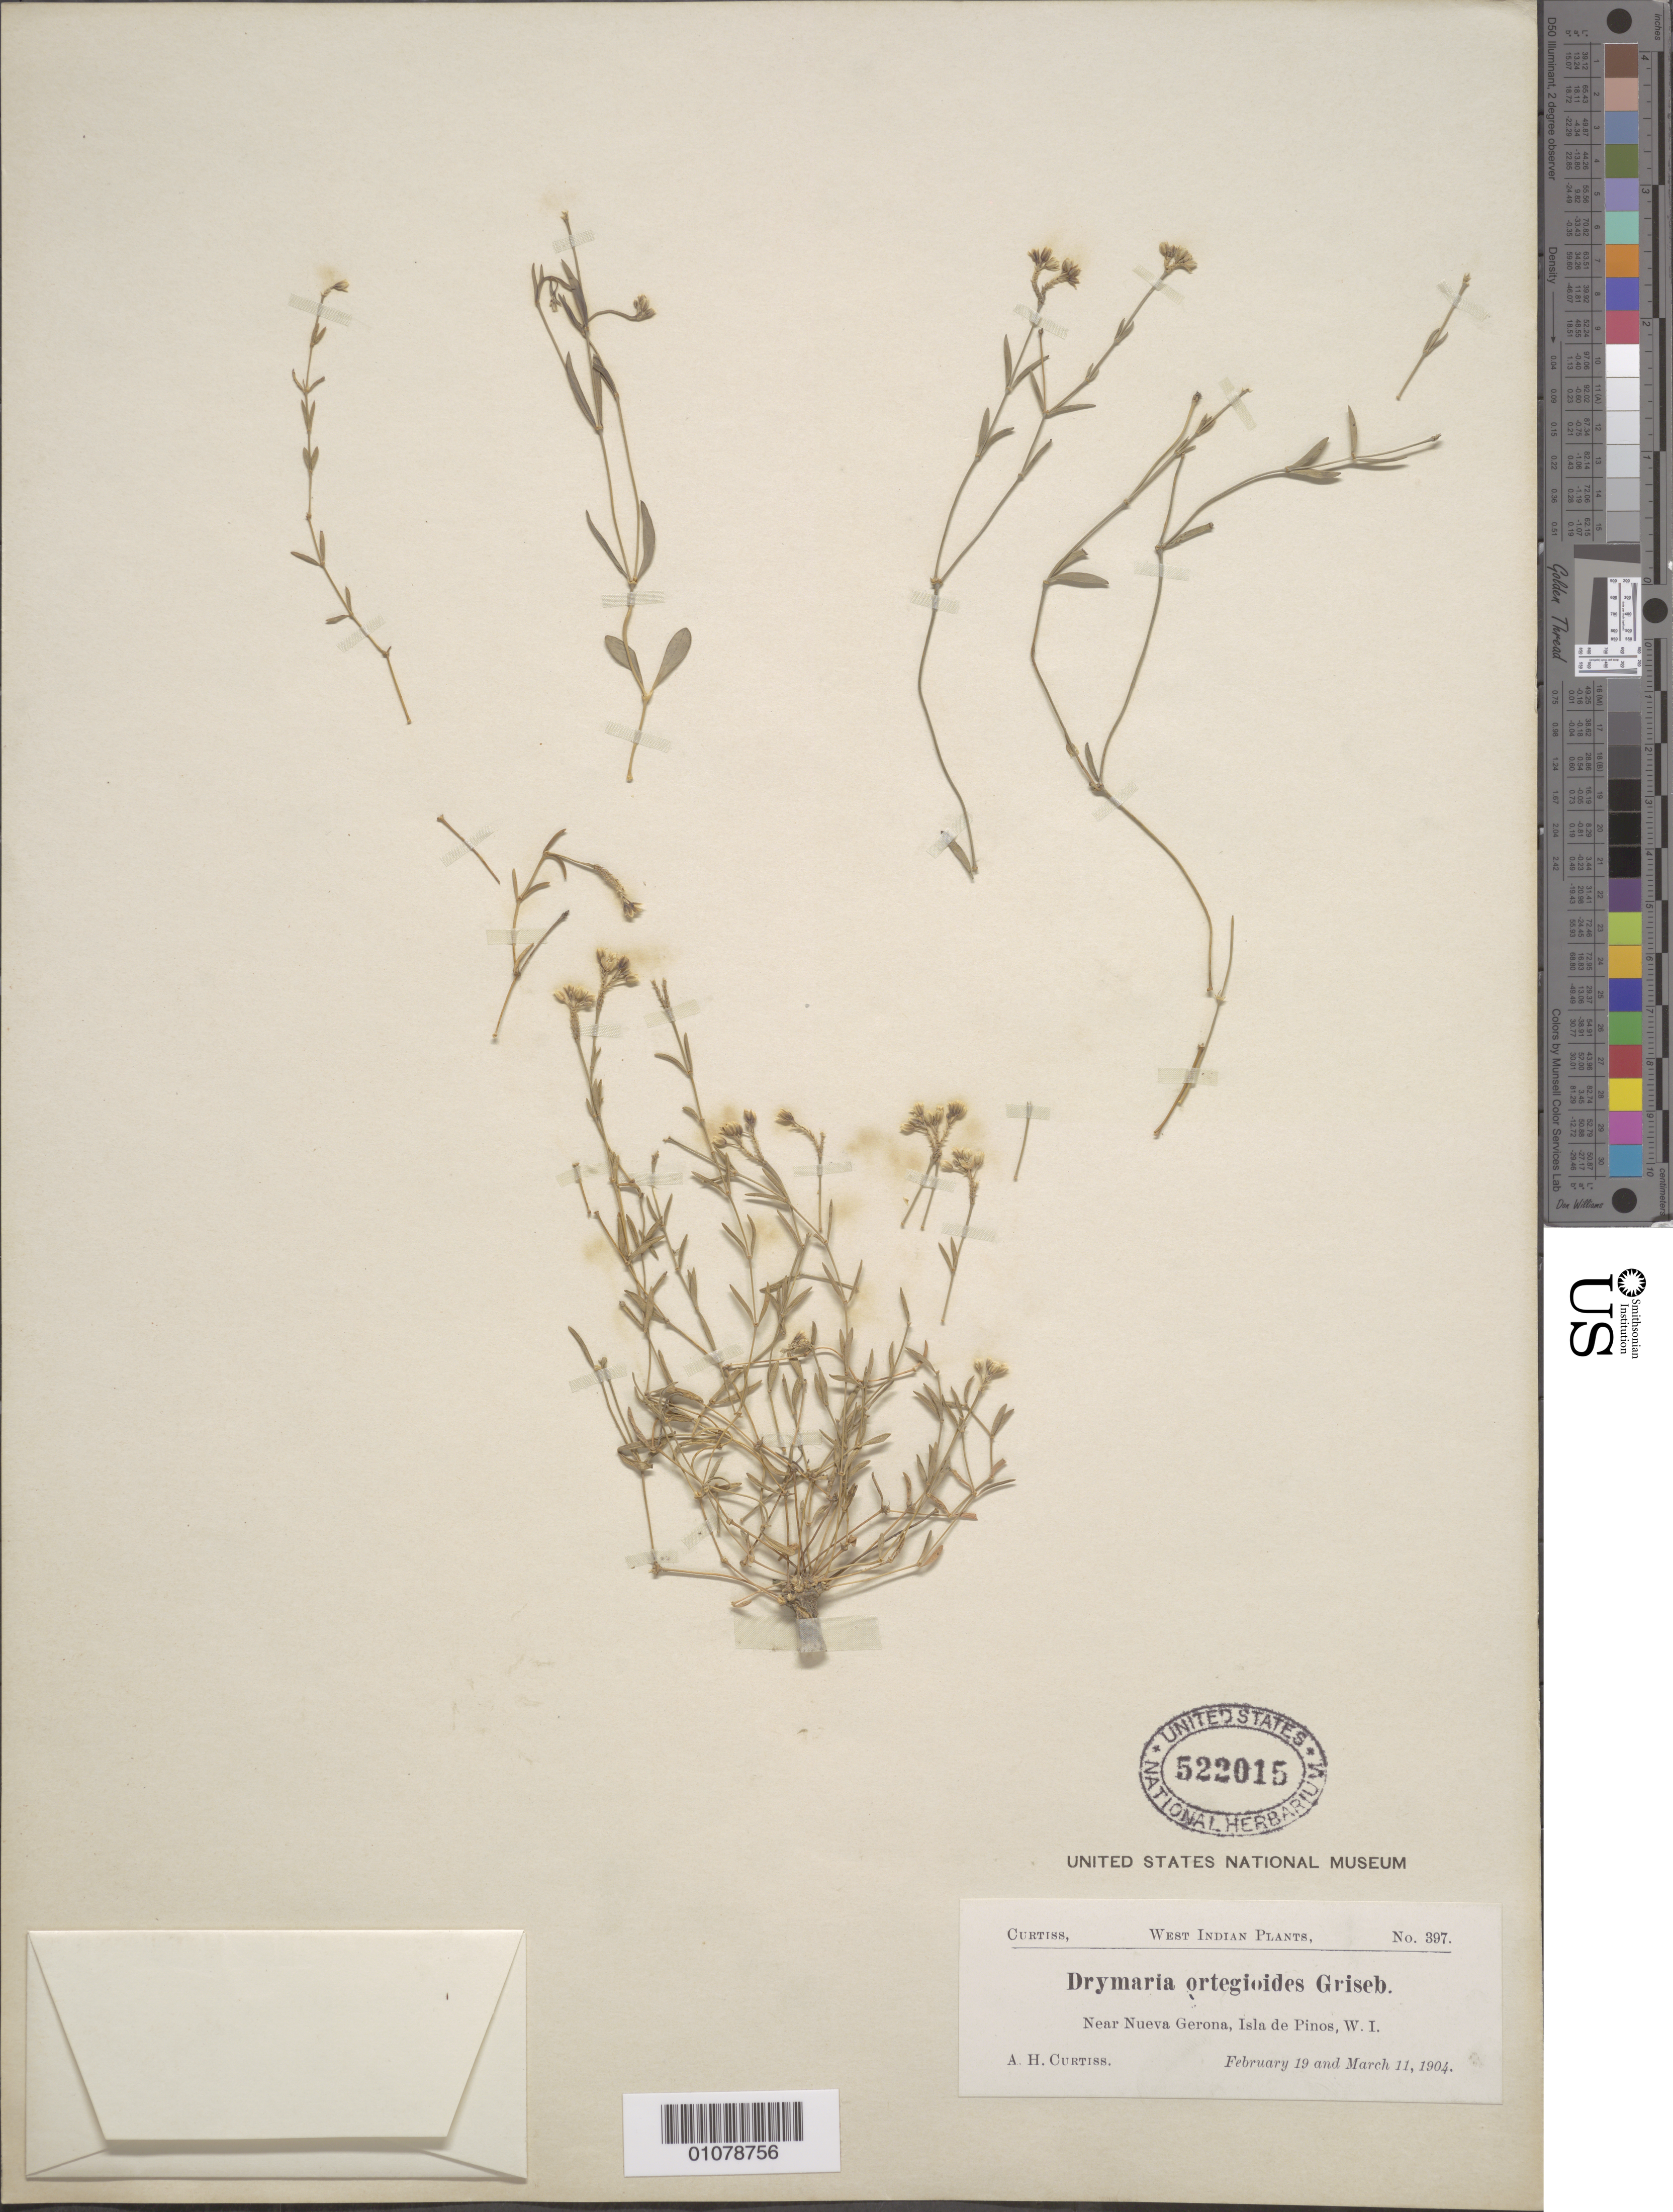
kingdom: Plantae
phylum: Tracheophyta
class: Magnoliopsida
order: Caryophyllales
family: Caryophyllaceae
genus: Drymaria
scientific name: Drymaria ortegioides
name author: Griseb.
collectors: A. H. Curtiss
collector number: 397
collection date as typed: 19 Feb 1904 to 11 Mar 1904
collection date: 1904-02-19/1904-03-11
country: Cuba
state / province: Isla de La Juventud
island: Isla de la Juventud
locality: Isla de Pinos, near Nueva Gerona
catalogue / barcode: US 522015